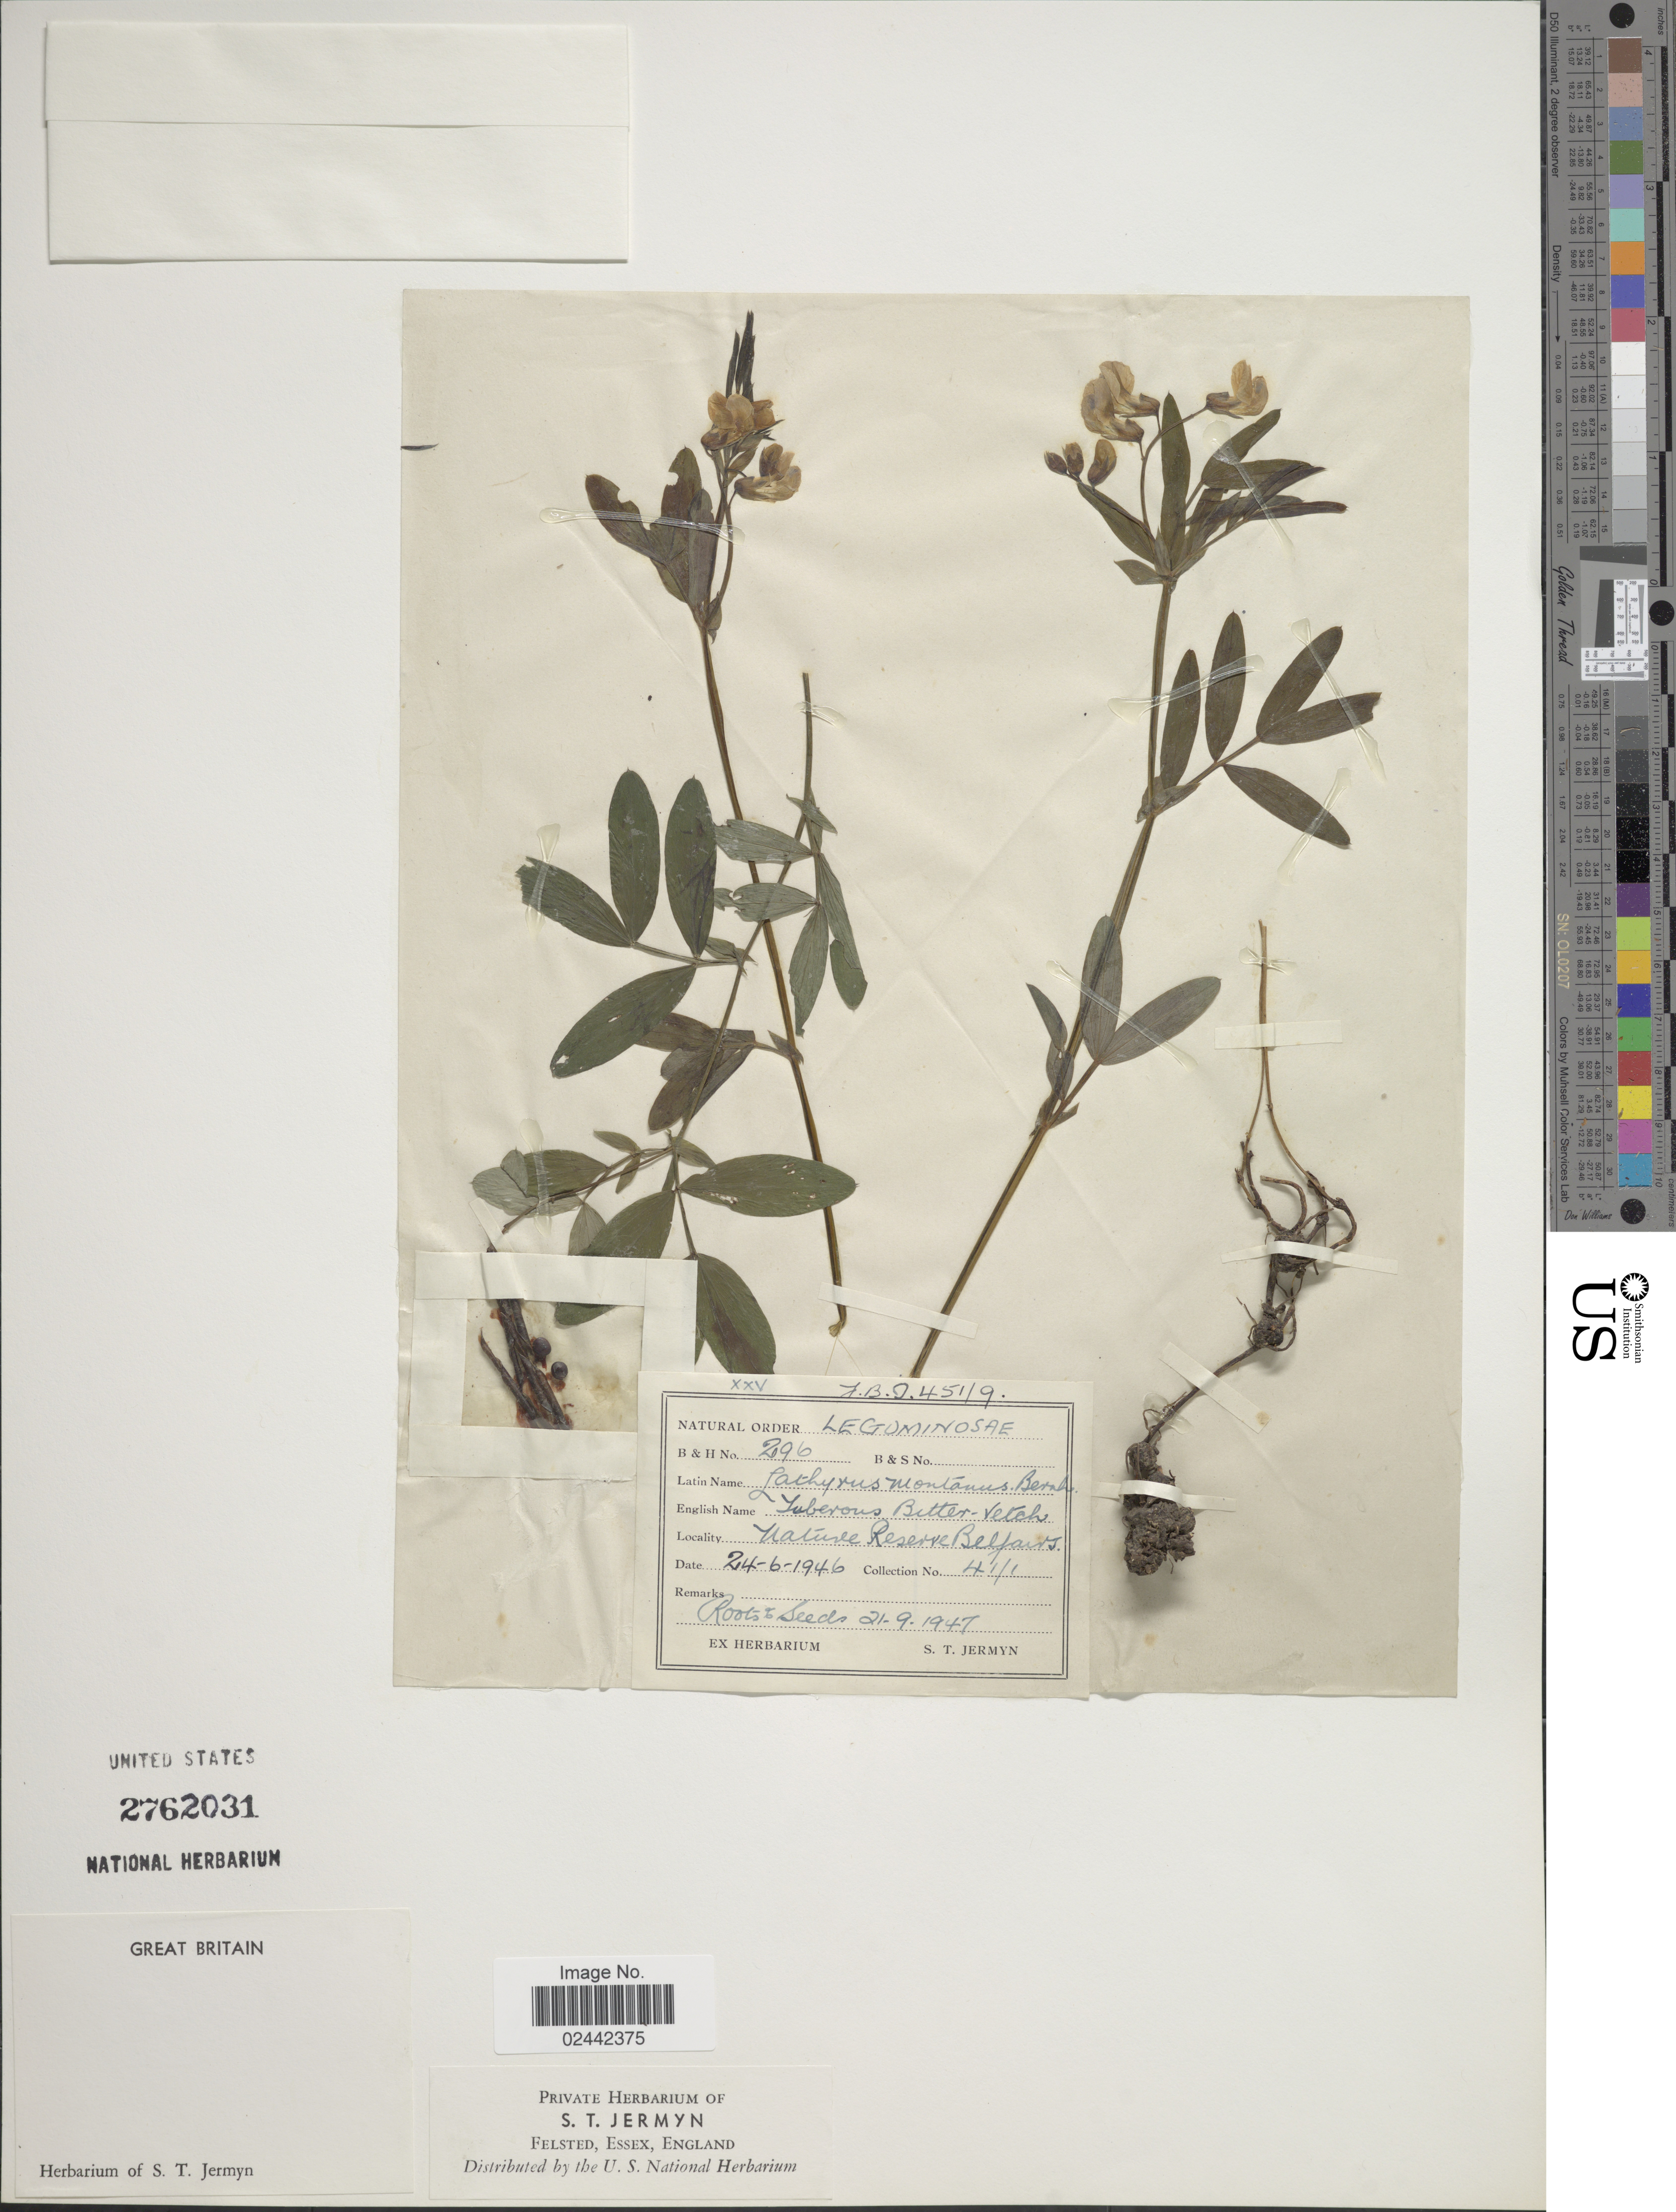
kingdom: Plantae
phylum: Tracheophyta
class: Magnoliopsida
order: Fabales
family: Fabaceae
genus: Lathyrus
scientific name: Lathyrus montanus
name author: Bernh.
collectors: S. Jermyn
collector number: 41/1/296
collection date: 1947-09-21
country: United Kingdom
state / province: England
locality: Great Britain. Nature Reserve Belfast.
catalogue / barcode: US 2762031